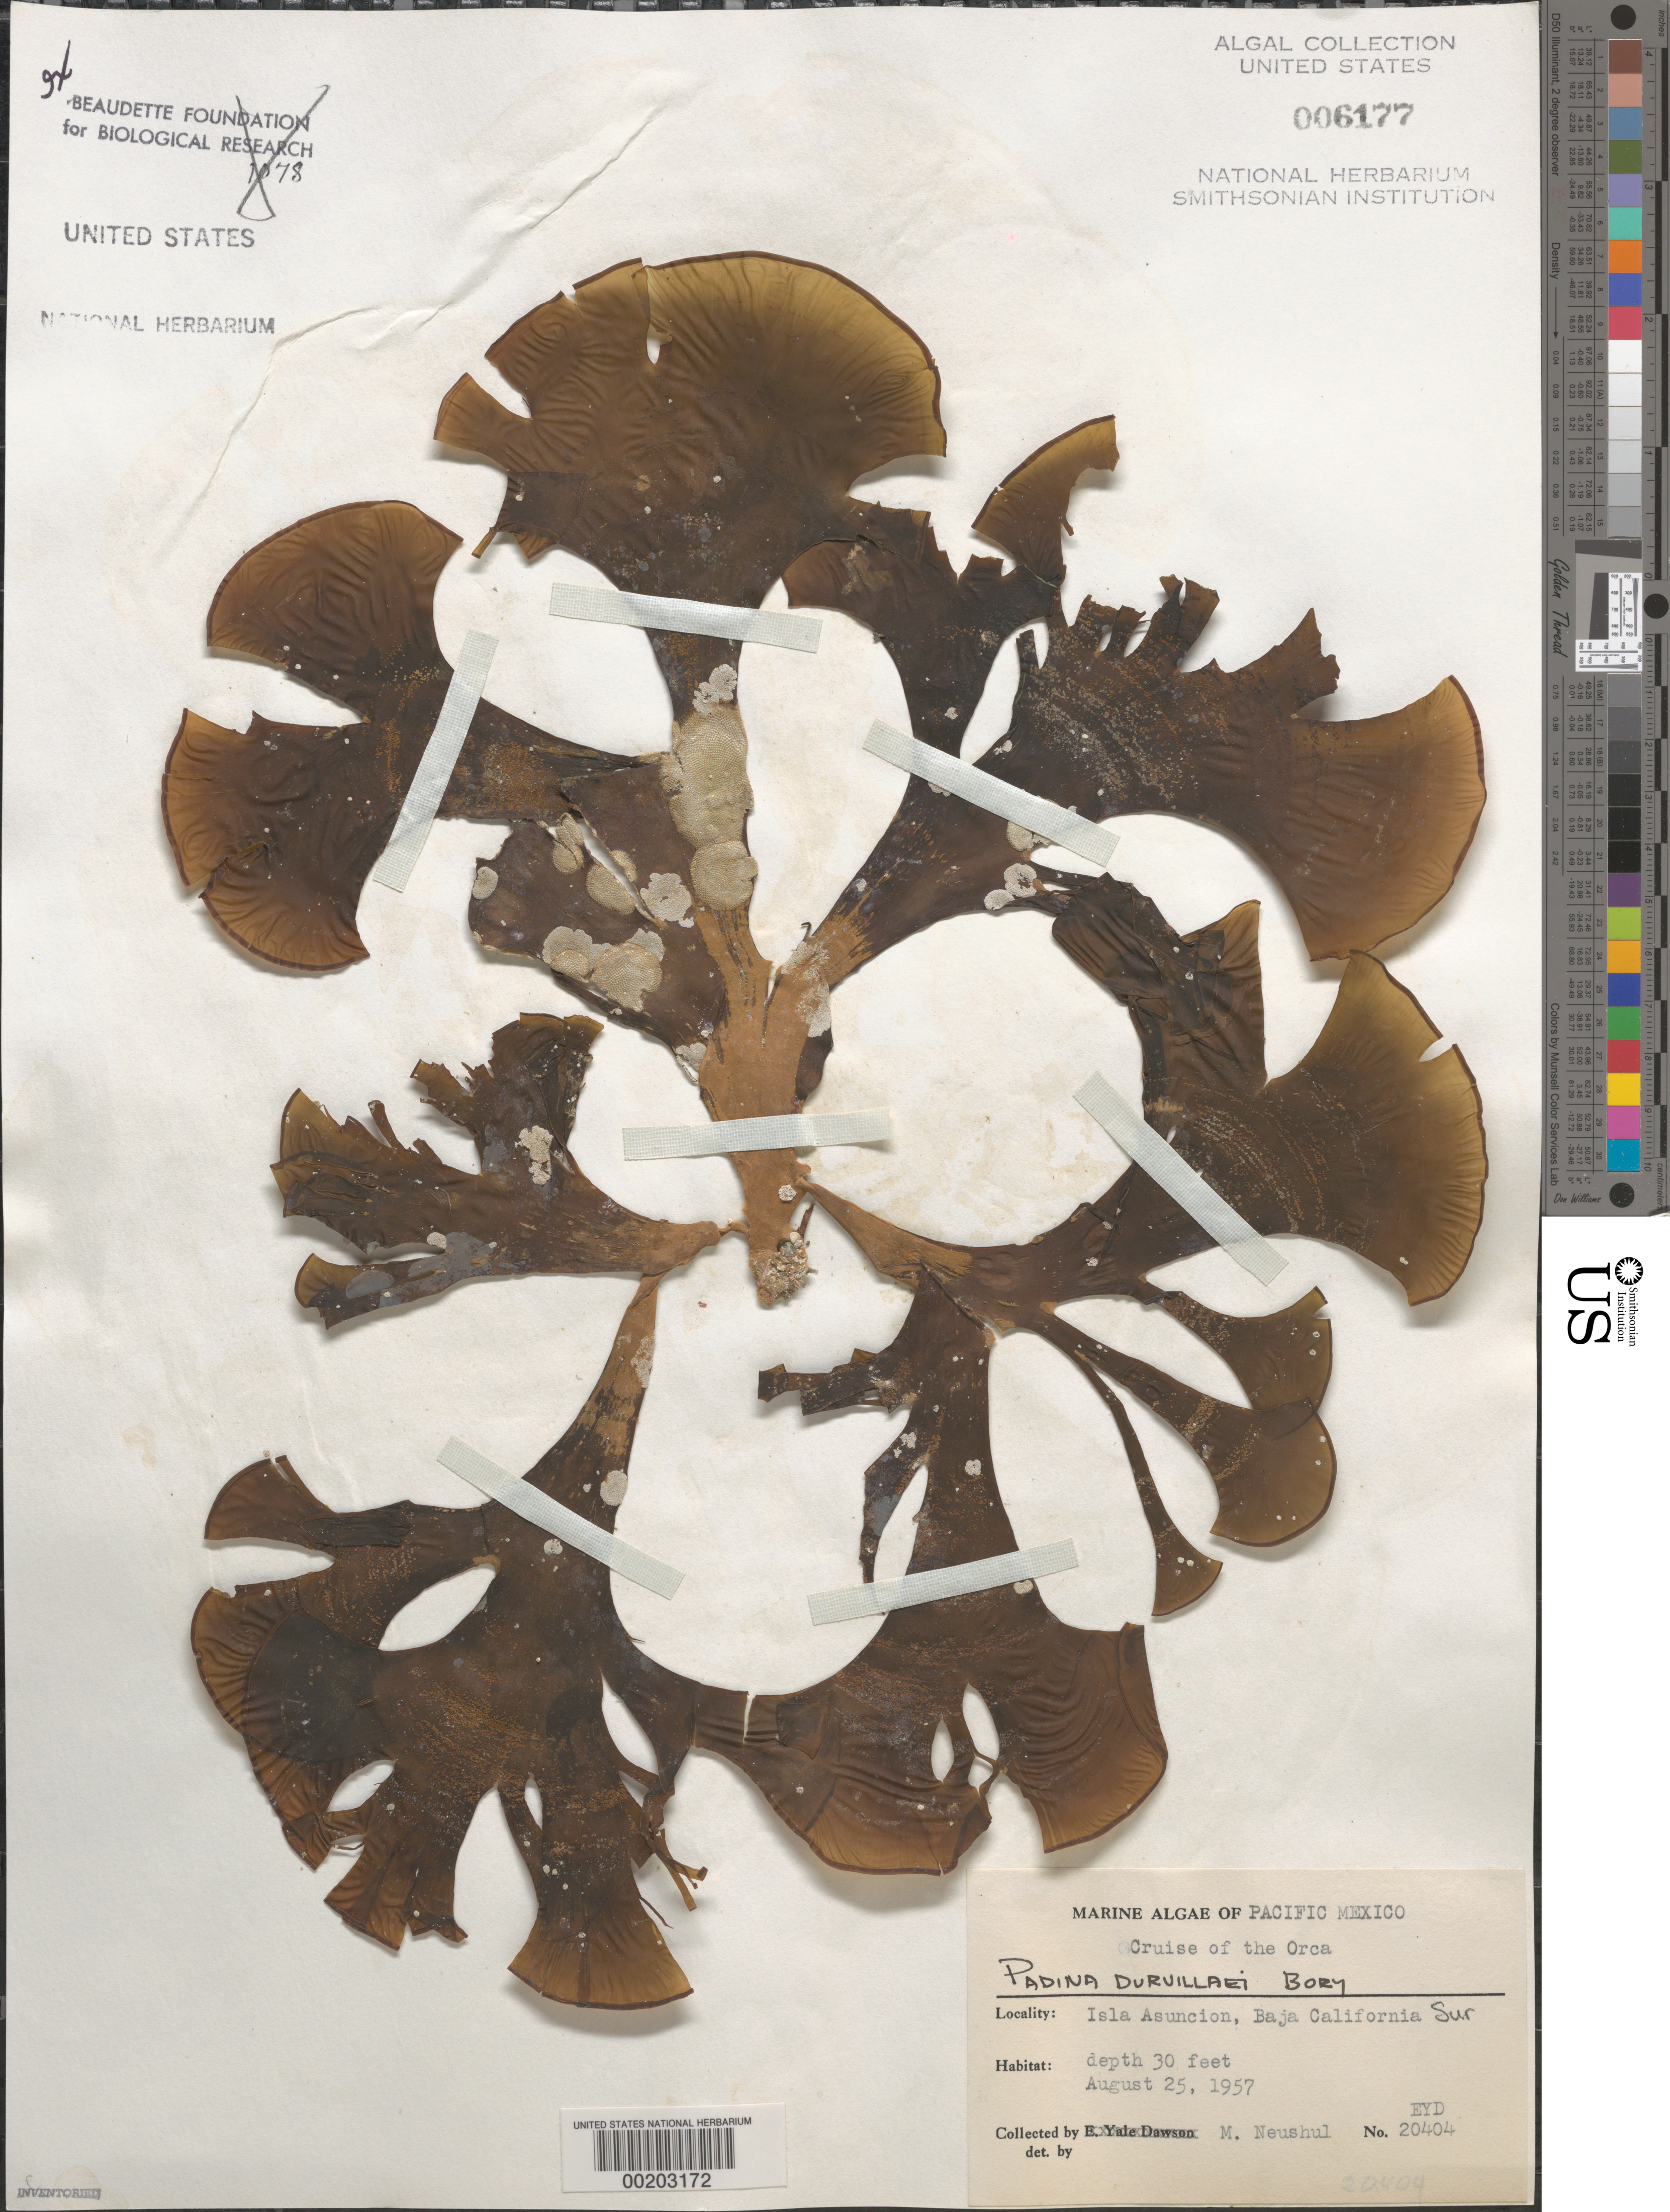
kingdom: Chromista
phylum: Ochrophyta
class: Phaeophyceae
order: Dictyotales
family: Dictyotaceae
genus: Padina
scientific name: Padina durvillaei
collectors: M. Neushul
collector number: EYD 20404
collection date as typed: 25 Aug 1957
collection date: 1957-08-25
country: Mexico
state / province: Baja California Sur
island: Isla Asuncion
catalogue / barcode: US 6177